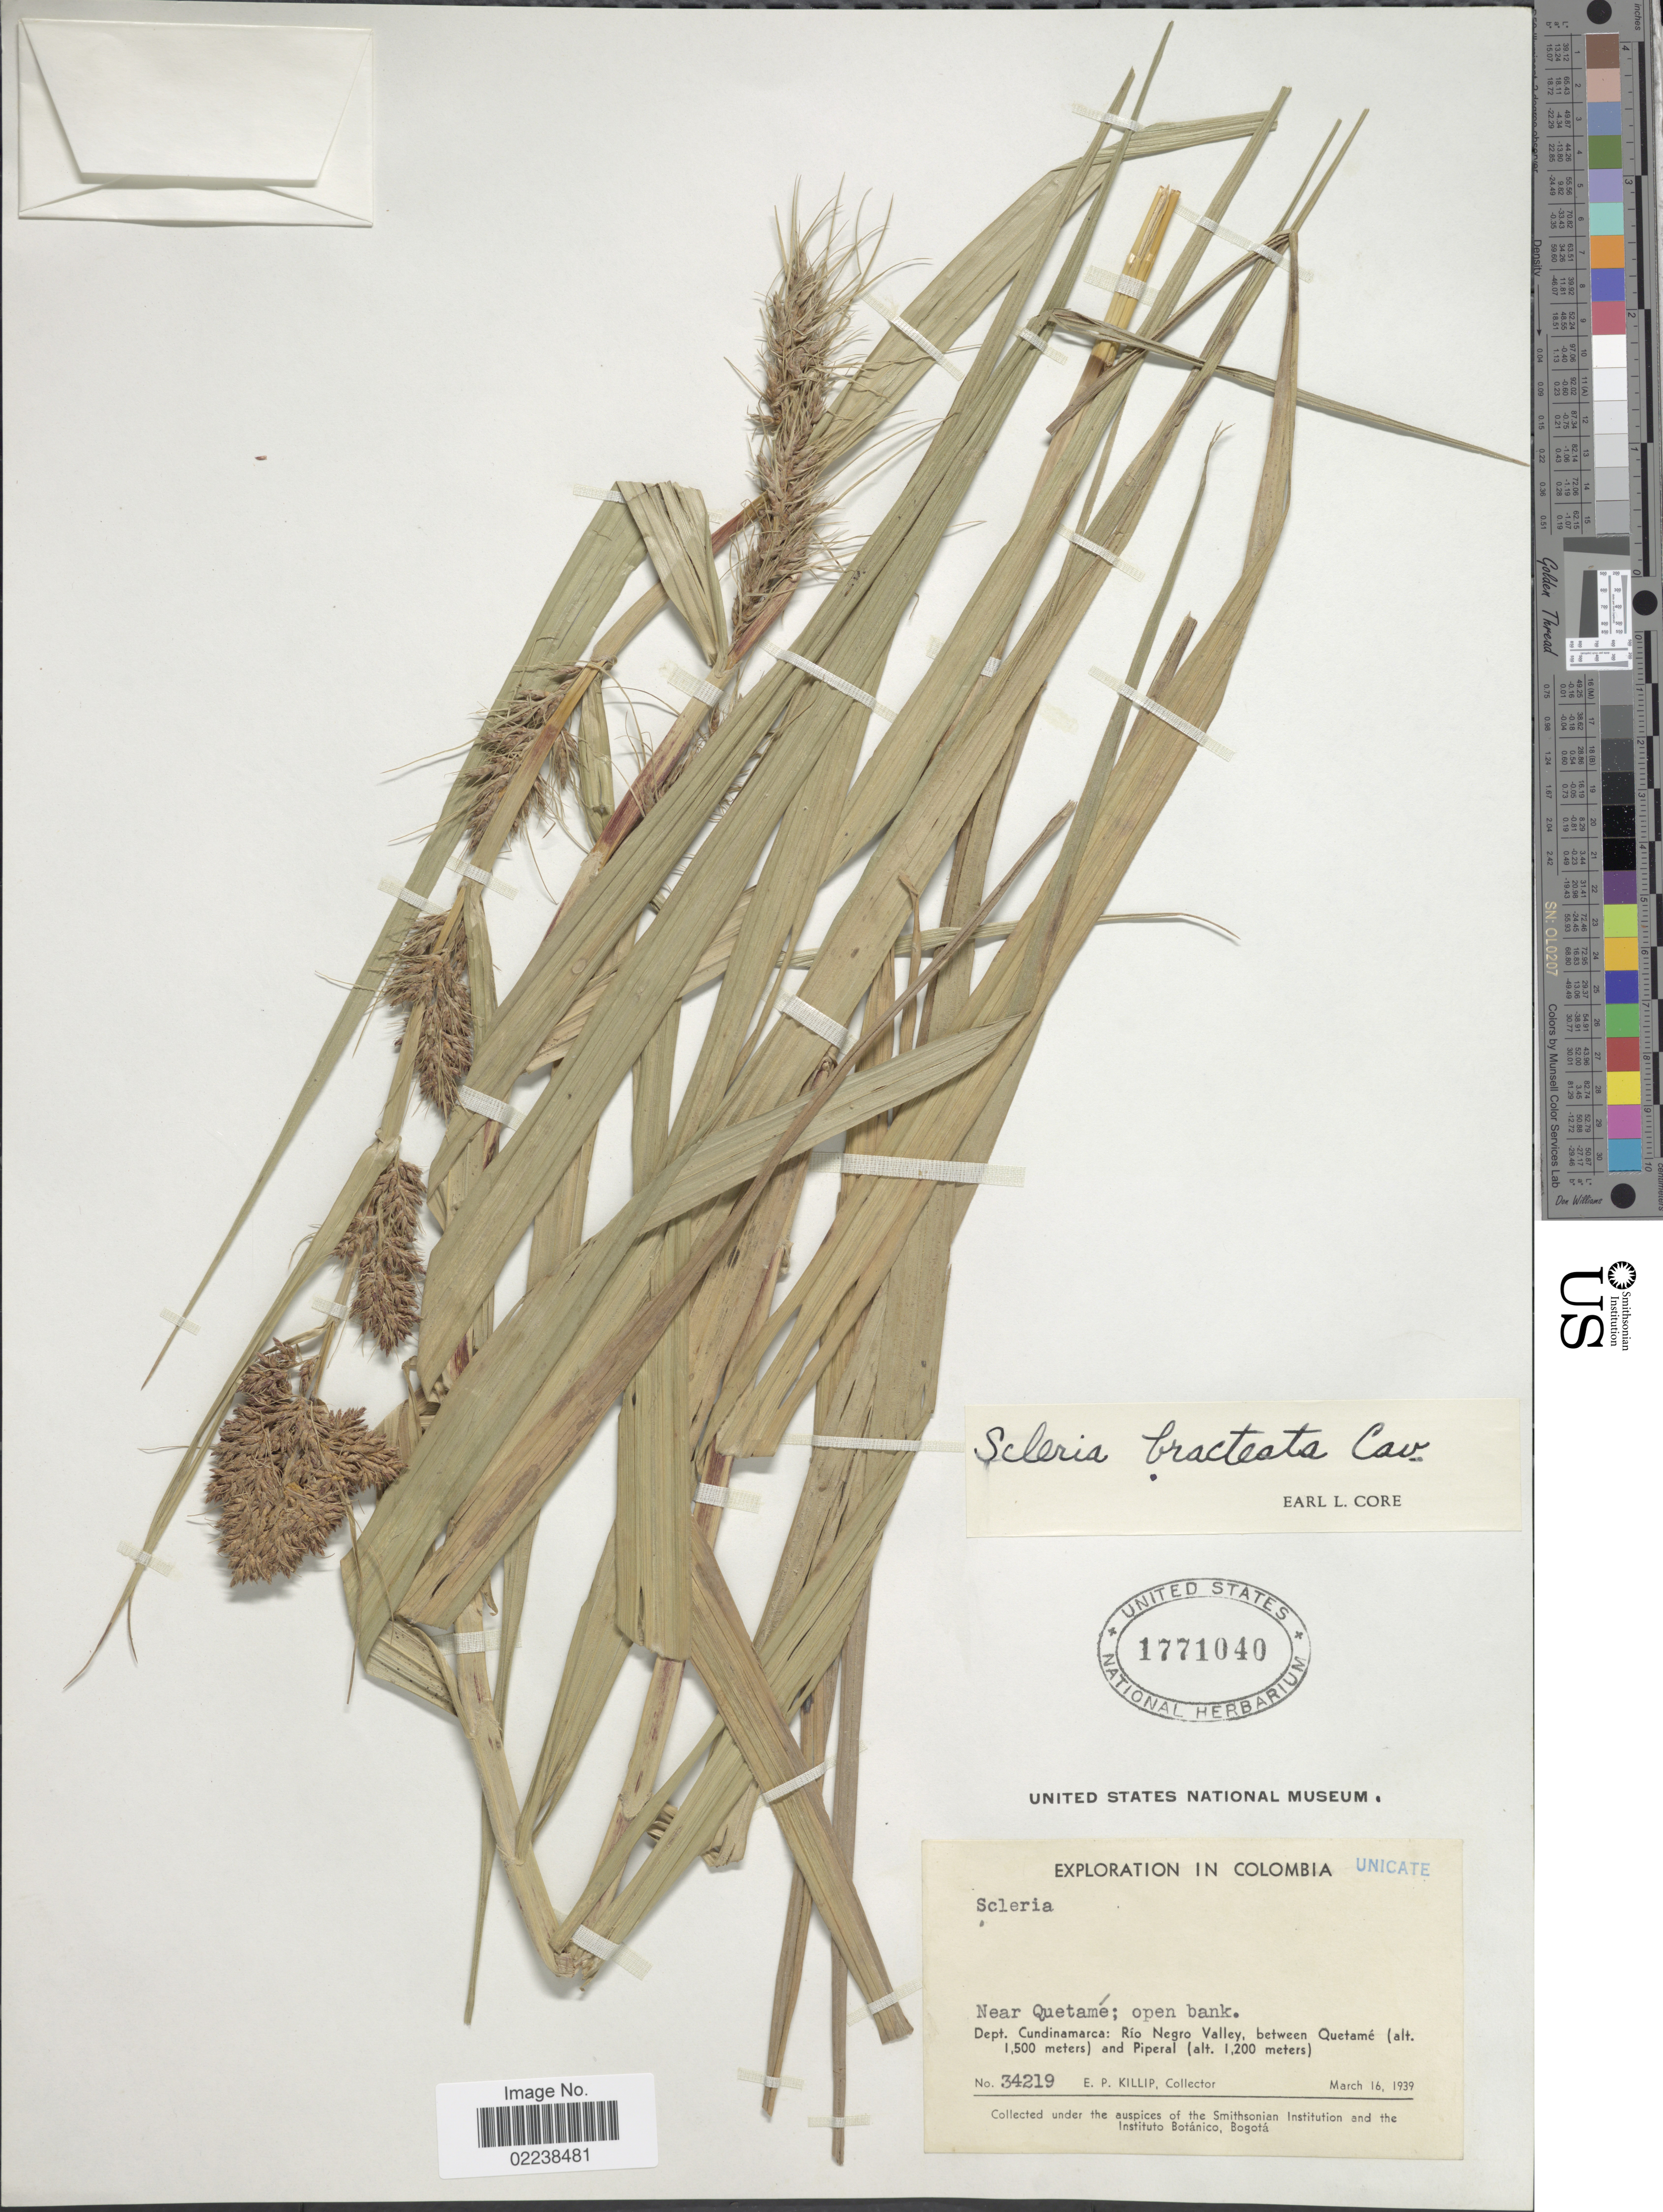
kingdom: Plantae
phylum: Tracheophyta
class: Liliopsida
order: Poales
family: Cyperaceae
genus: Scleria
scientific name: Scleria bracteata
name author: Cav.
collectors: E. P. Killip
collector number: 34219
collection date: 1939-03-16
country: Colombia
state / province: Cundinamarca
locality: Near Quetame; open banl. Dept. Cundinamarca: Rio Negro Valley, between Quetame and Piperal.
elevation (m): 1200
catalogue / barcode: US 1771040